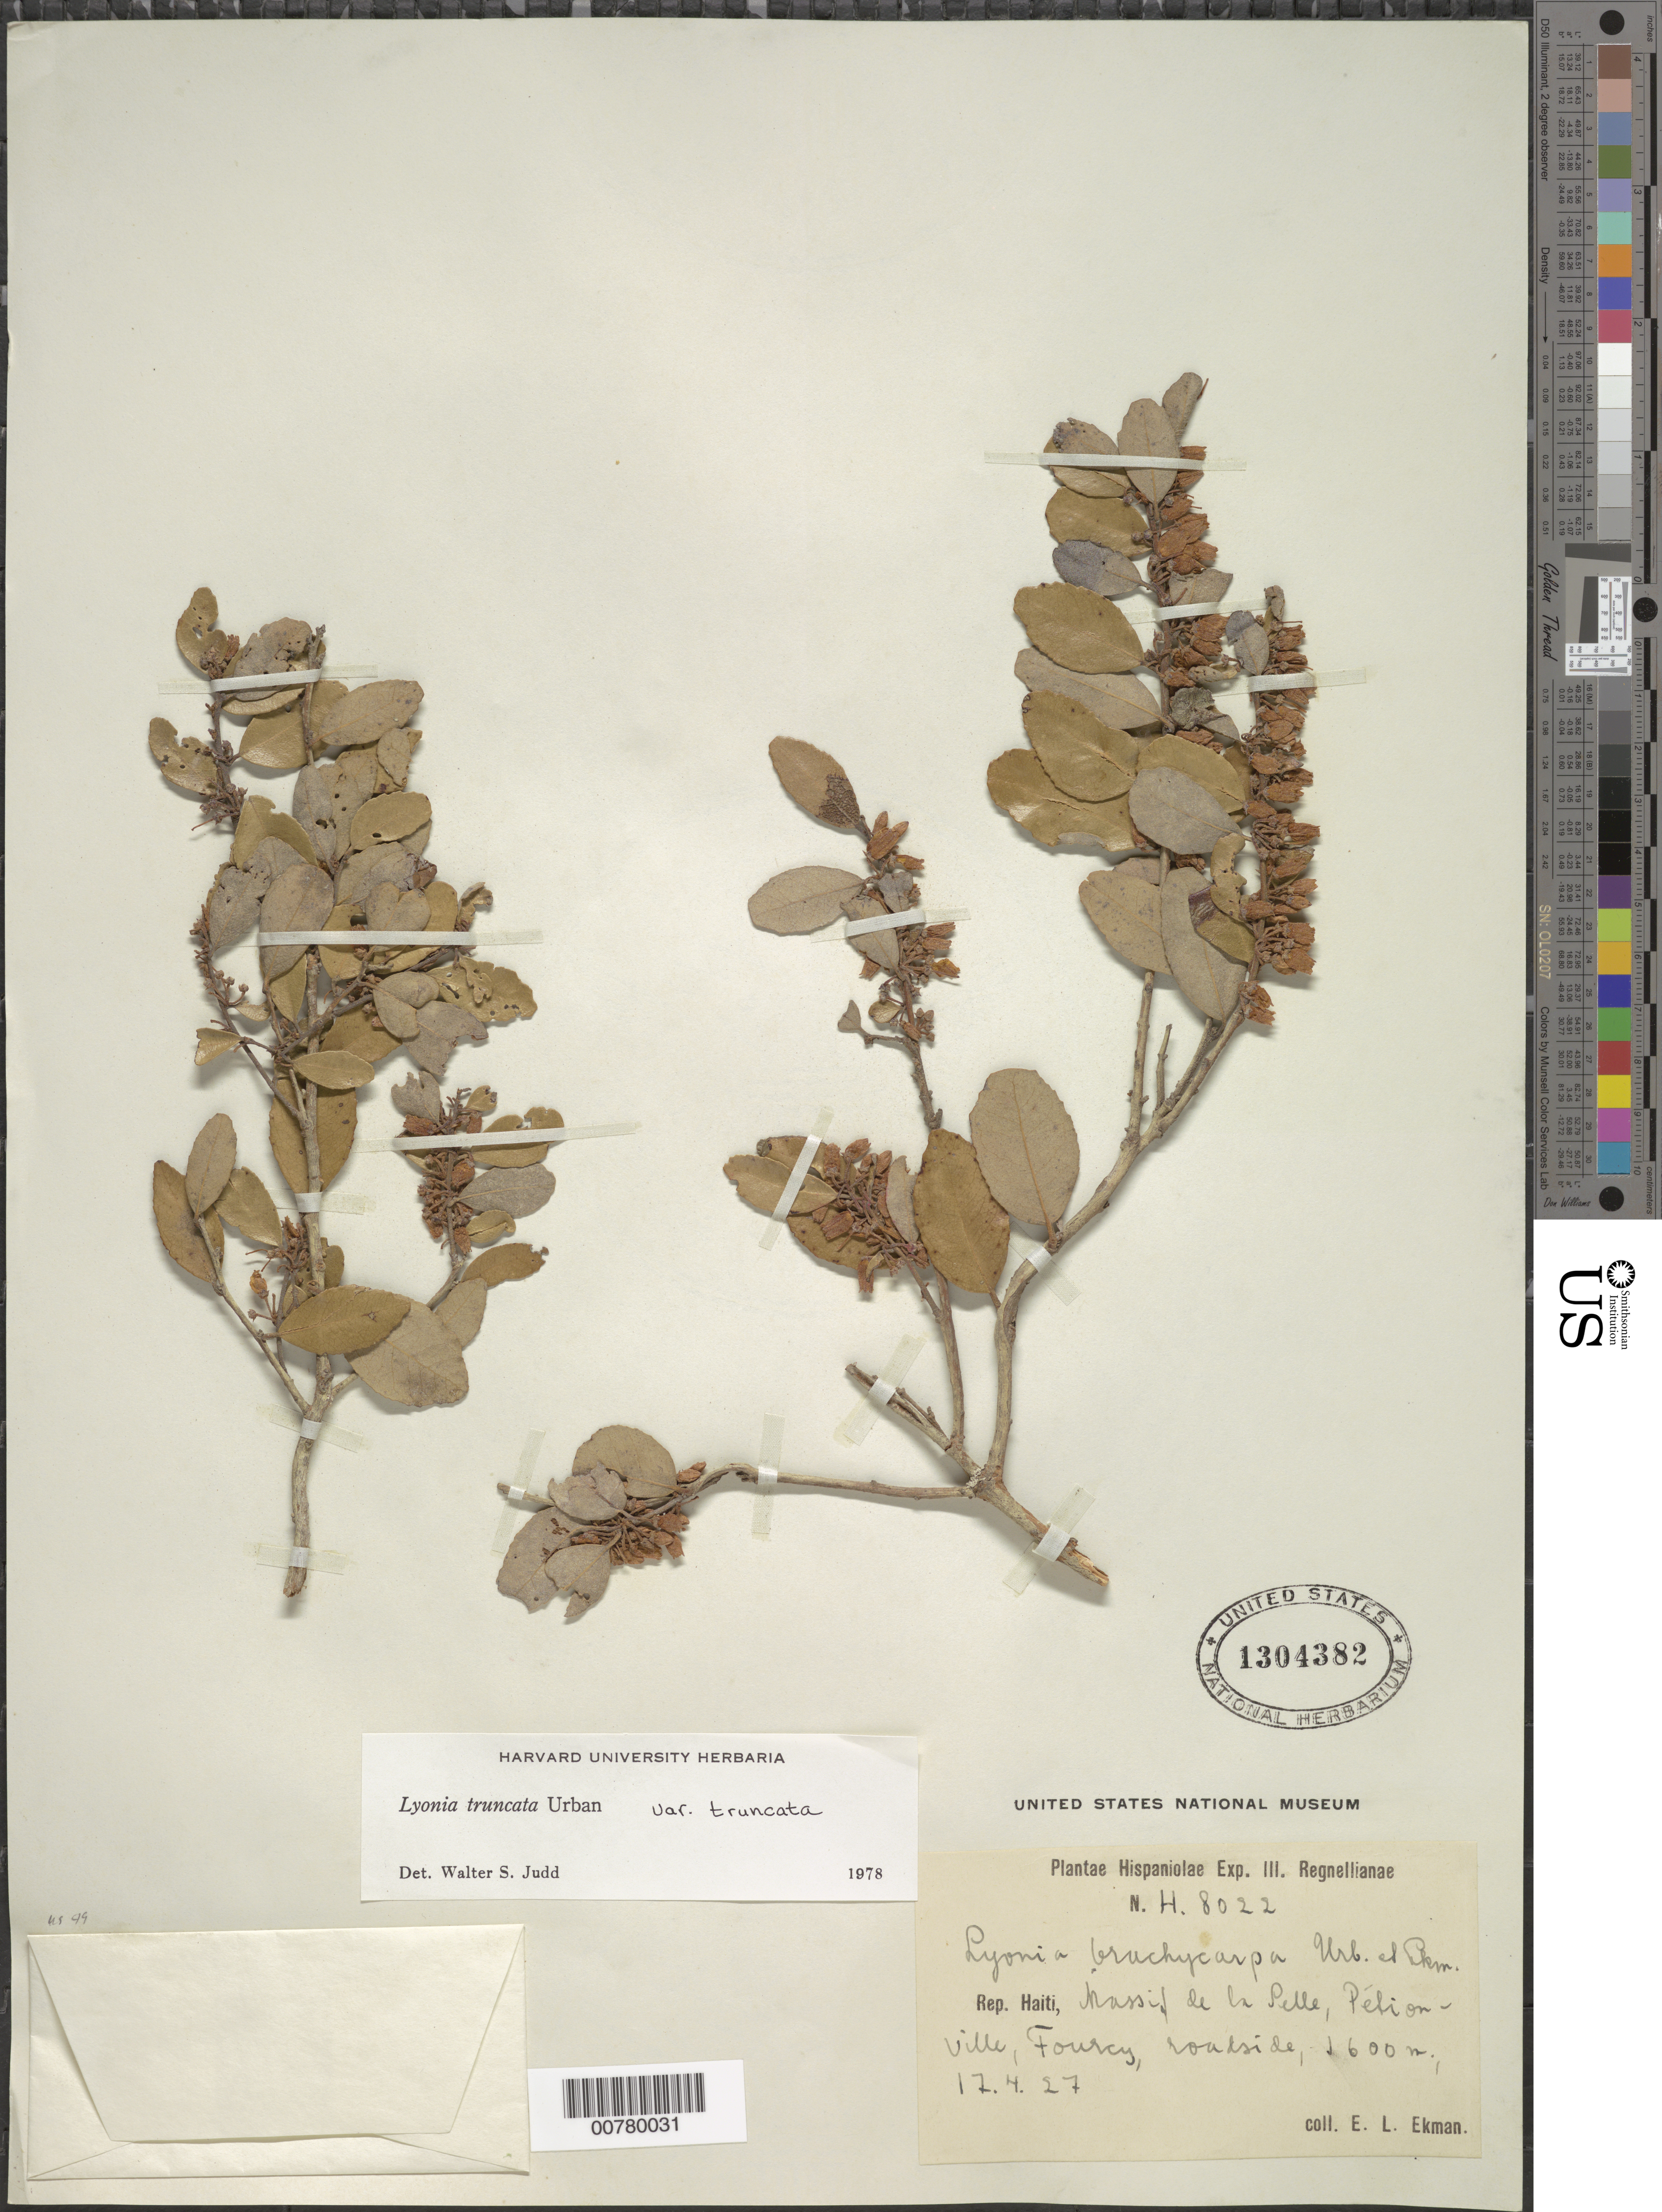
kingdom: Plantae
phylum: Tracheophyta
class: Magnoliopsida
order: Ericales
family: Ericaceae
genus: Lyonia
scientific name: Lyonia truncata var. truncata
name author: Urb.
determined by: Judd, Walter S.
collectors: E. L. Ekman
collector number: H 8022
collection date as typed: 17 Apr 1927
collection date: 1927-04-17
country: Haiti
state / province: Ouest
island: Hispaniola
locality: Massif de la Selle, Pétionville, Fourcy.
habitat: Roadside.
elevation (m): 1600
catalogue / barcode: US 1304382